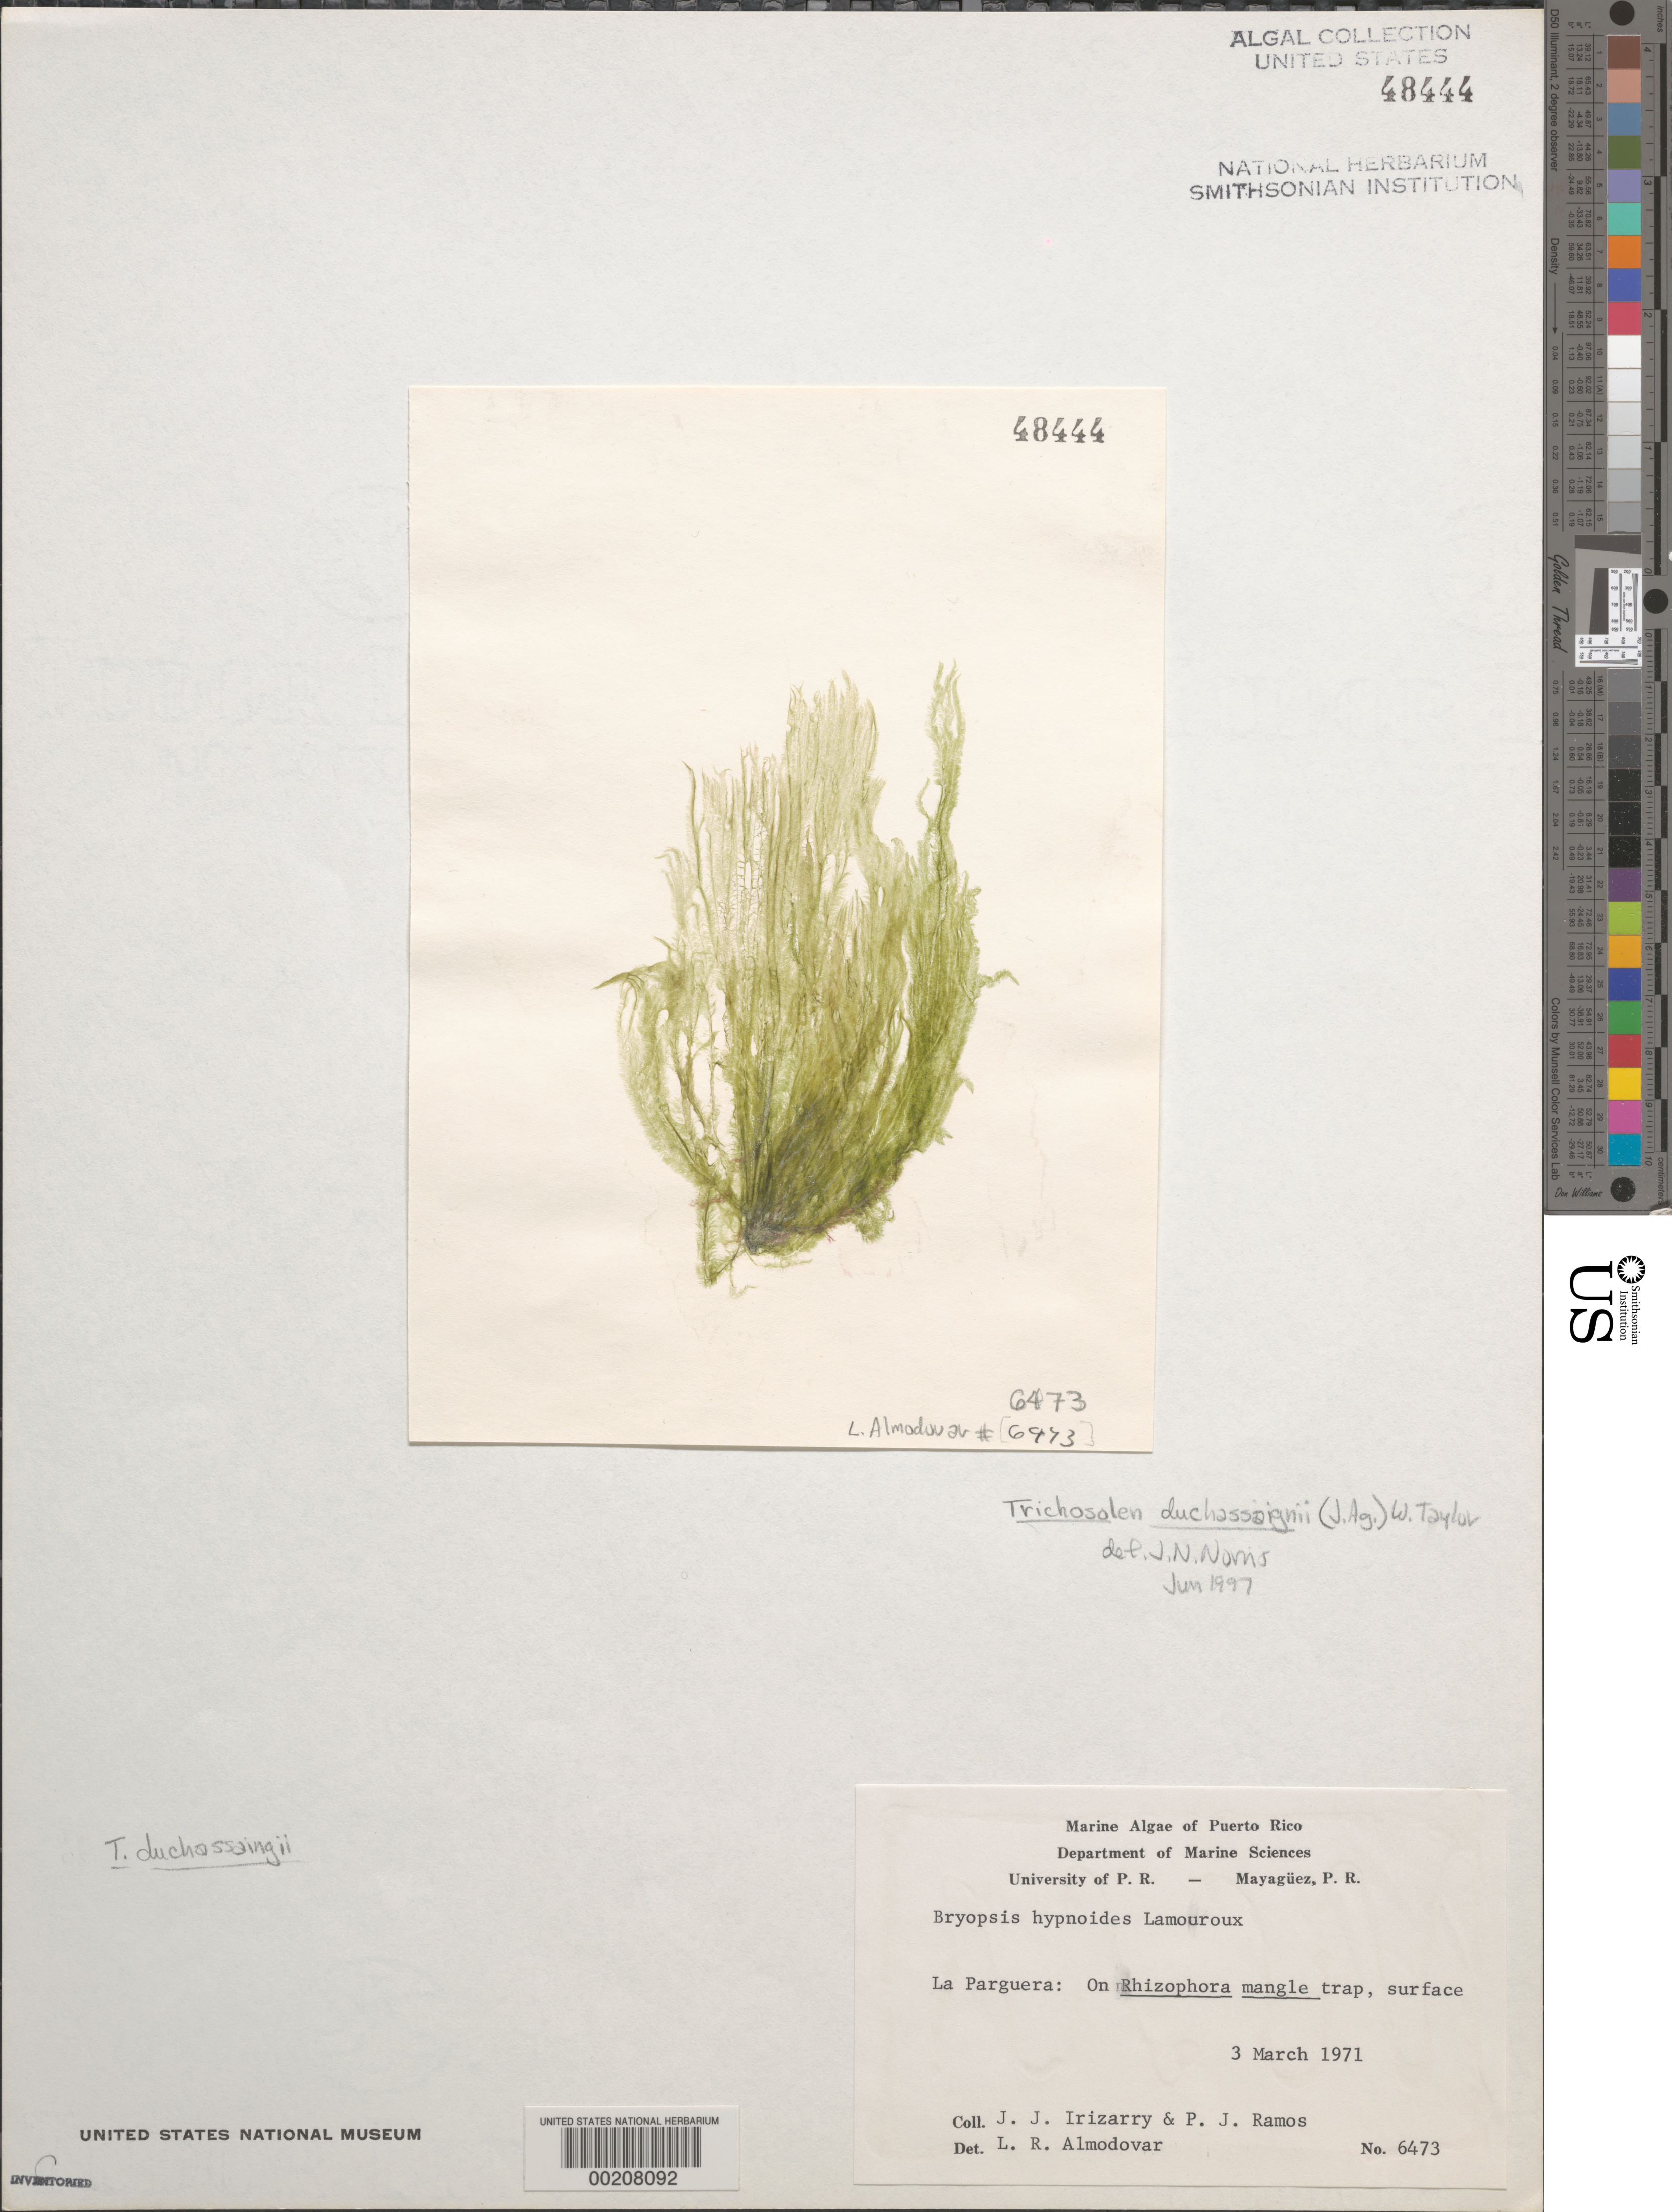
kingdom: Plantae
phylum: Chlorophyta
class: Ulvophyceae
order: Bryopsidales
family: Bryopsidaceae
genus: Trichosolen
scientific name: Trichosolen duchassaingii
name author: (J. Agardh) W.R. Taylor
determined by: Norris, James N.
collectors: J. Irizarry & P. Ramos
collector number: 6473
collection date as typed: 03 Mar 1971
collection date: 1971-03-03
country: Puerto Rico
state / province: Lajas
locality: La Parguera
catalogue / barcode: US 48444